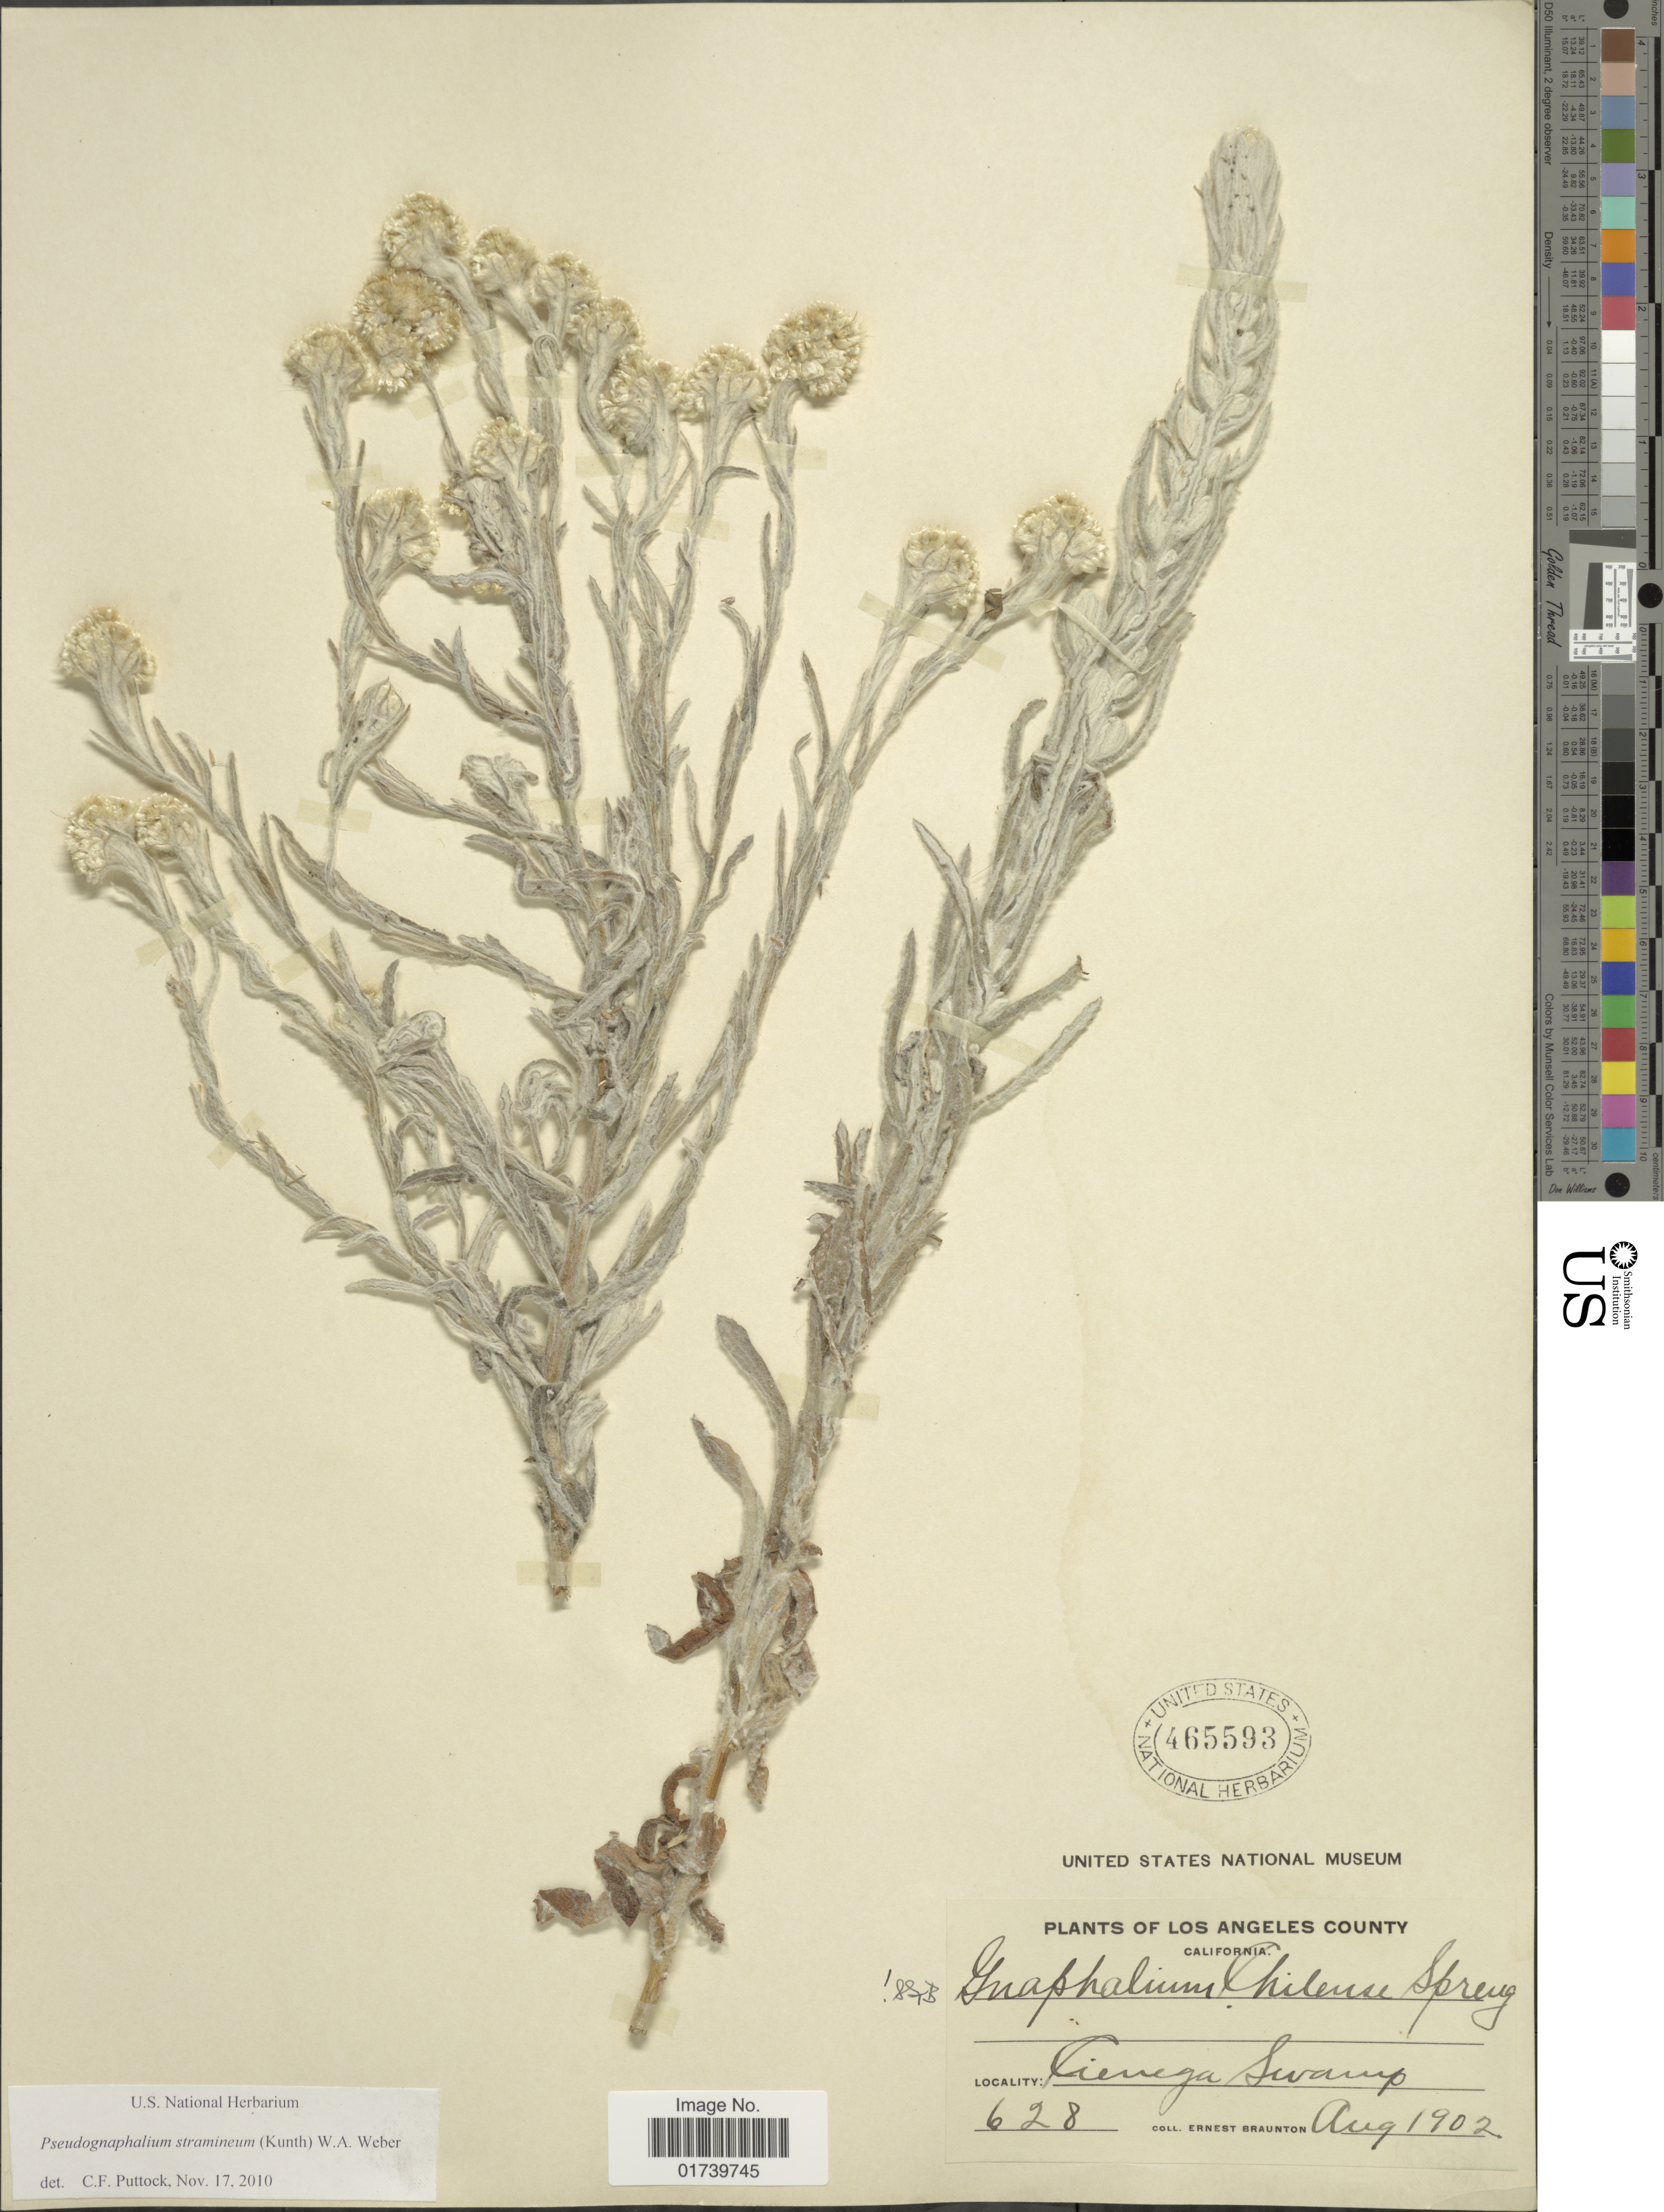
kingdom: Plantae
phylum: Tracheophyta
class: Magnoliopsida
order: Asterales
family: Asteraceae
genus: Pseudognaphalium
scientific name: Pseudognaphalium stramineum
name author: (Kunth) Anderb.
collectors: E. Braunton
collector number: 628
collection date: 1902-08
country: United States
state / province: California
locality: Tienergra Swamp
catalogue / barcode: US 465593